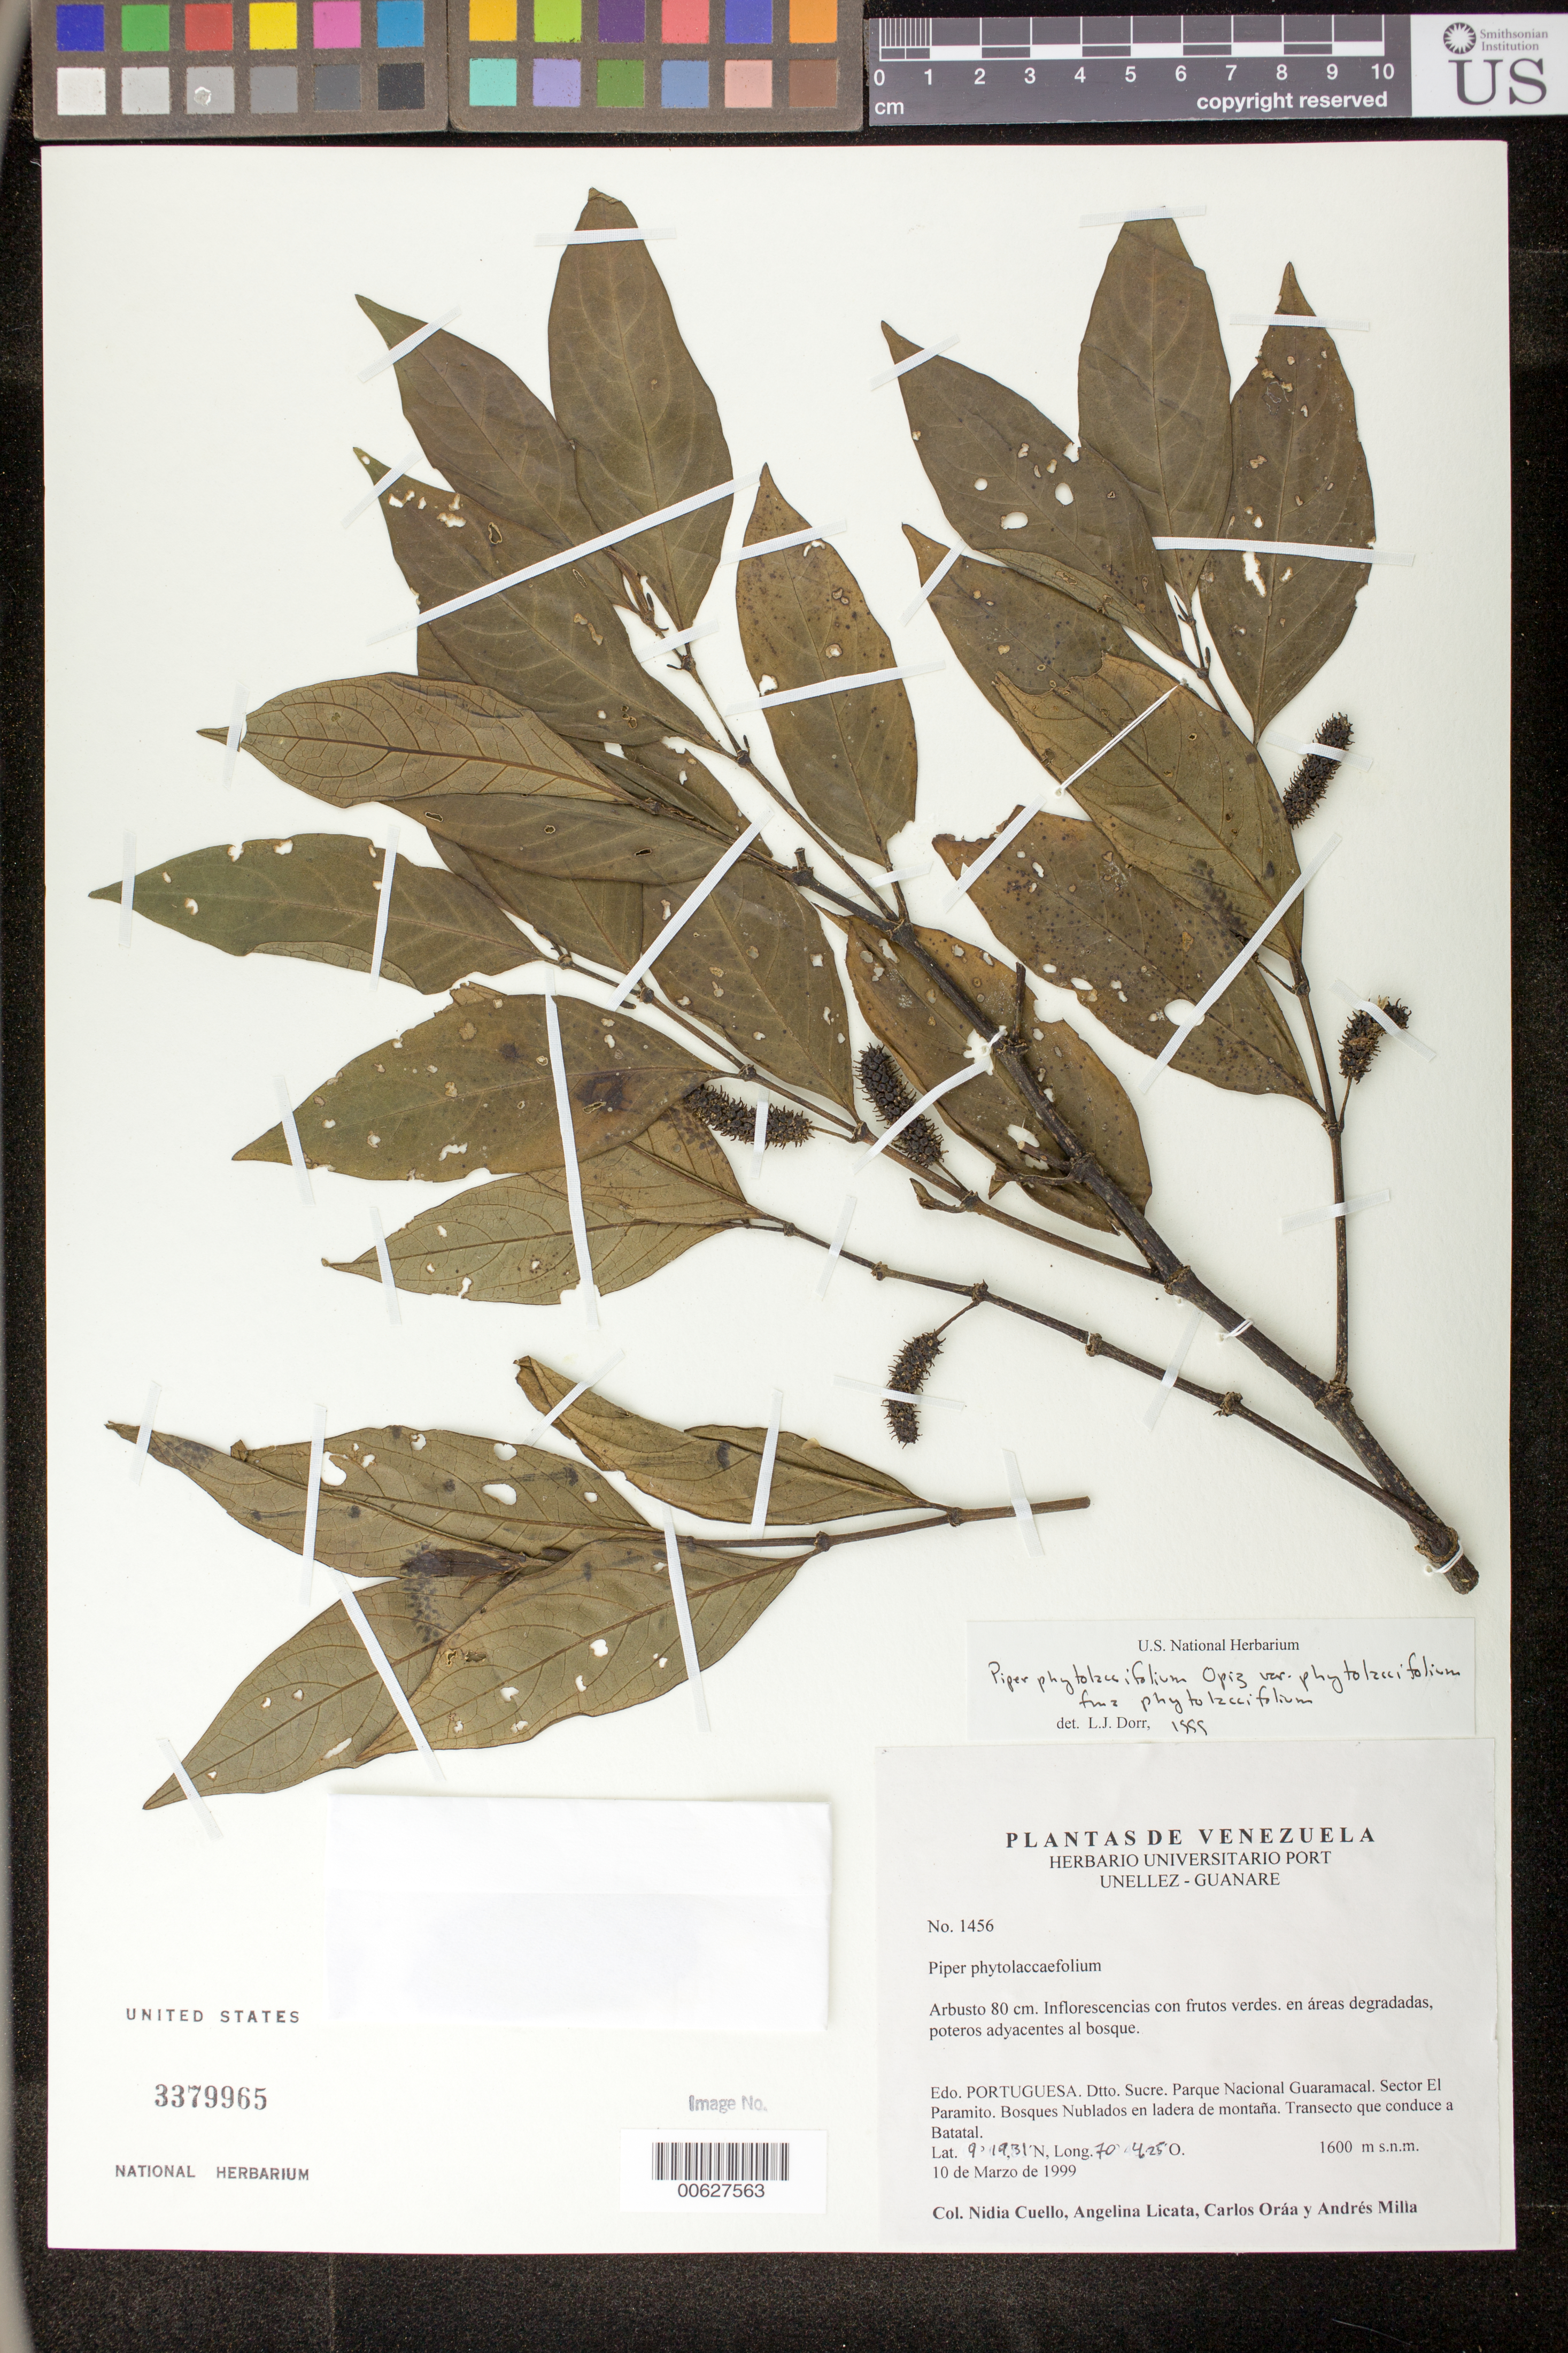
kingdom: Plantae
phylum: Tracheophyta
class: Magnoliopsida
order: Piperales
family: Piperaceae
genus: Piper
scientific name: Piper phytolaccifolium var. phytolaccifolium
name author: Opiz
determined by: Dorr, L. J., (BOT), Smithsonian Institution - National Museum of Natural History (UNITED STATES)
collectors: N. L. Cuello, A. Licata, C. Oráa & A. Milla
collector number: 1456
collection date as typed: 10 Mar 1999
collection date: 1999-03-10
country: Venezuela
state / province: Portuguesa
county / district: Sucre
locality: Parque Nacional Guaramacal. Sector El Paramito, transecto que conduce a Batatal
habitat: Bosques nublados en ladera de montaña. En áreas degredadas, poteros adyacentes al bosque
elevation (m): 1600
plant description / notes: PORT, US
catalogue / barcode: US 3379965